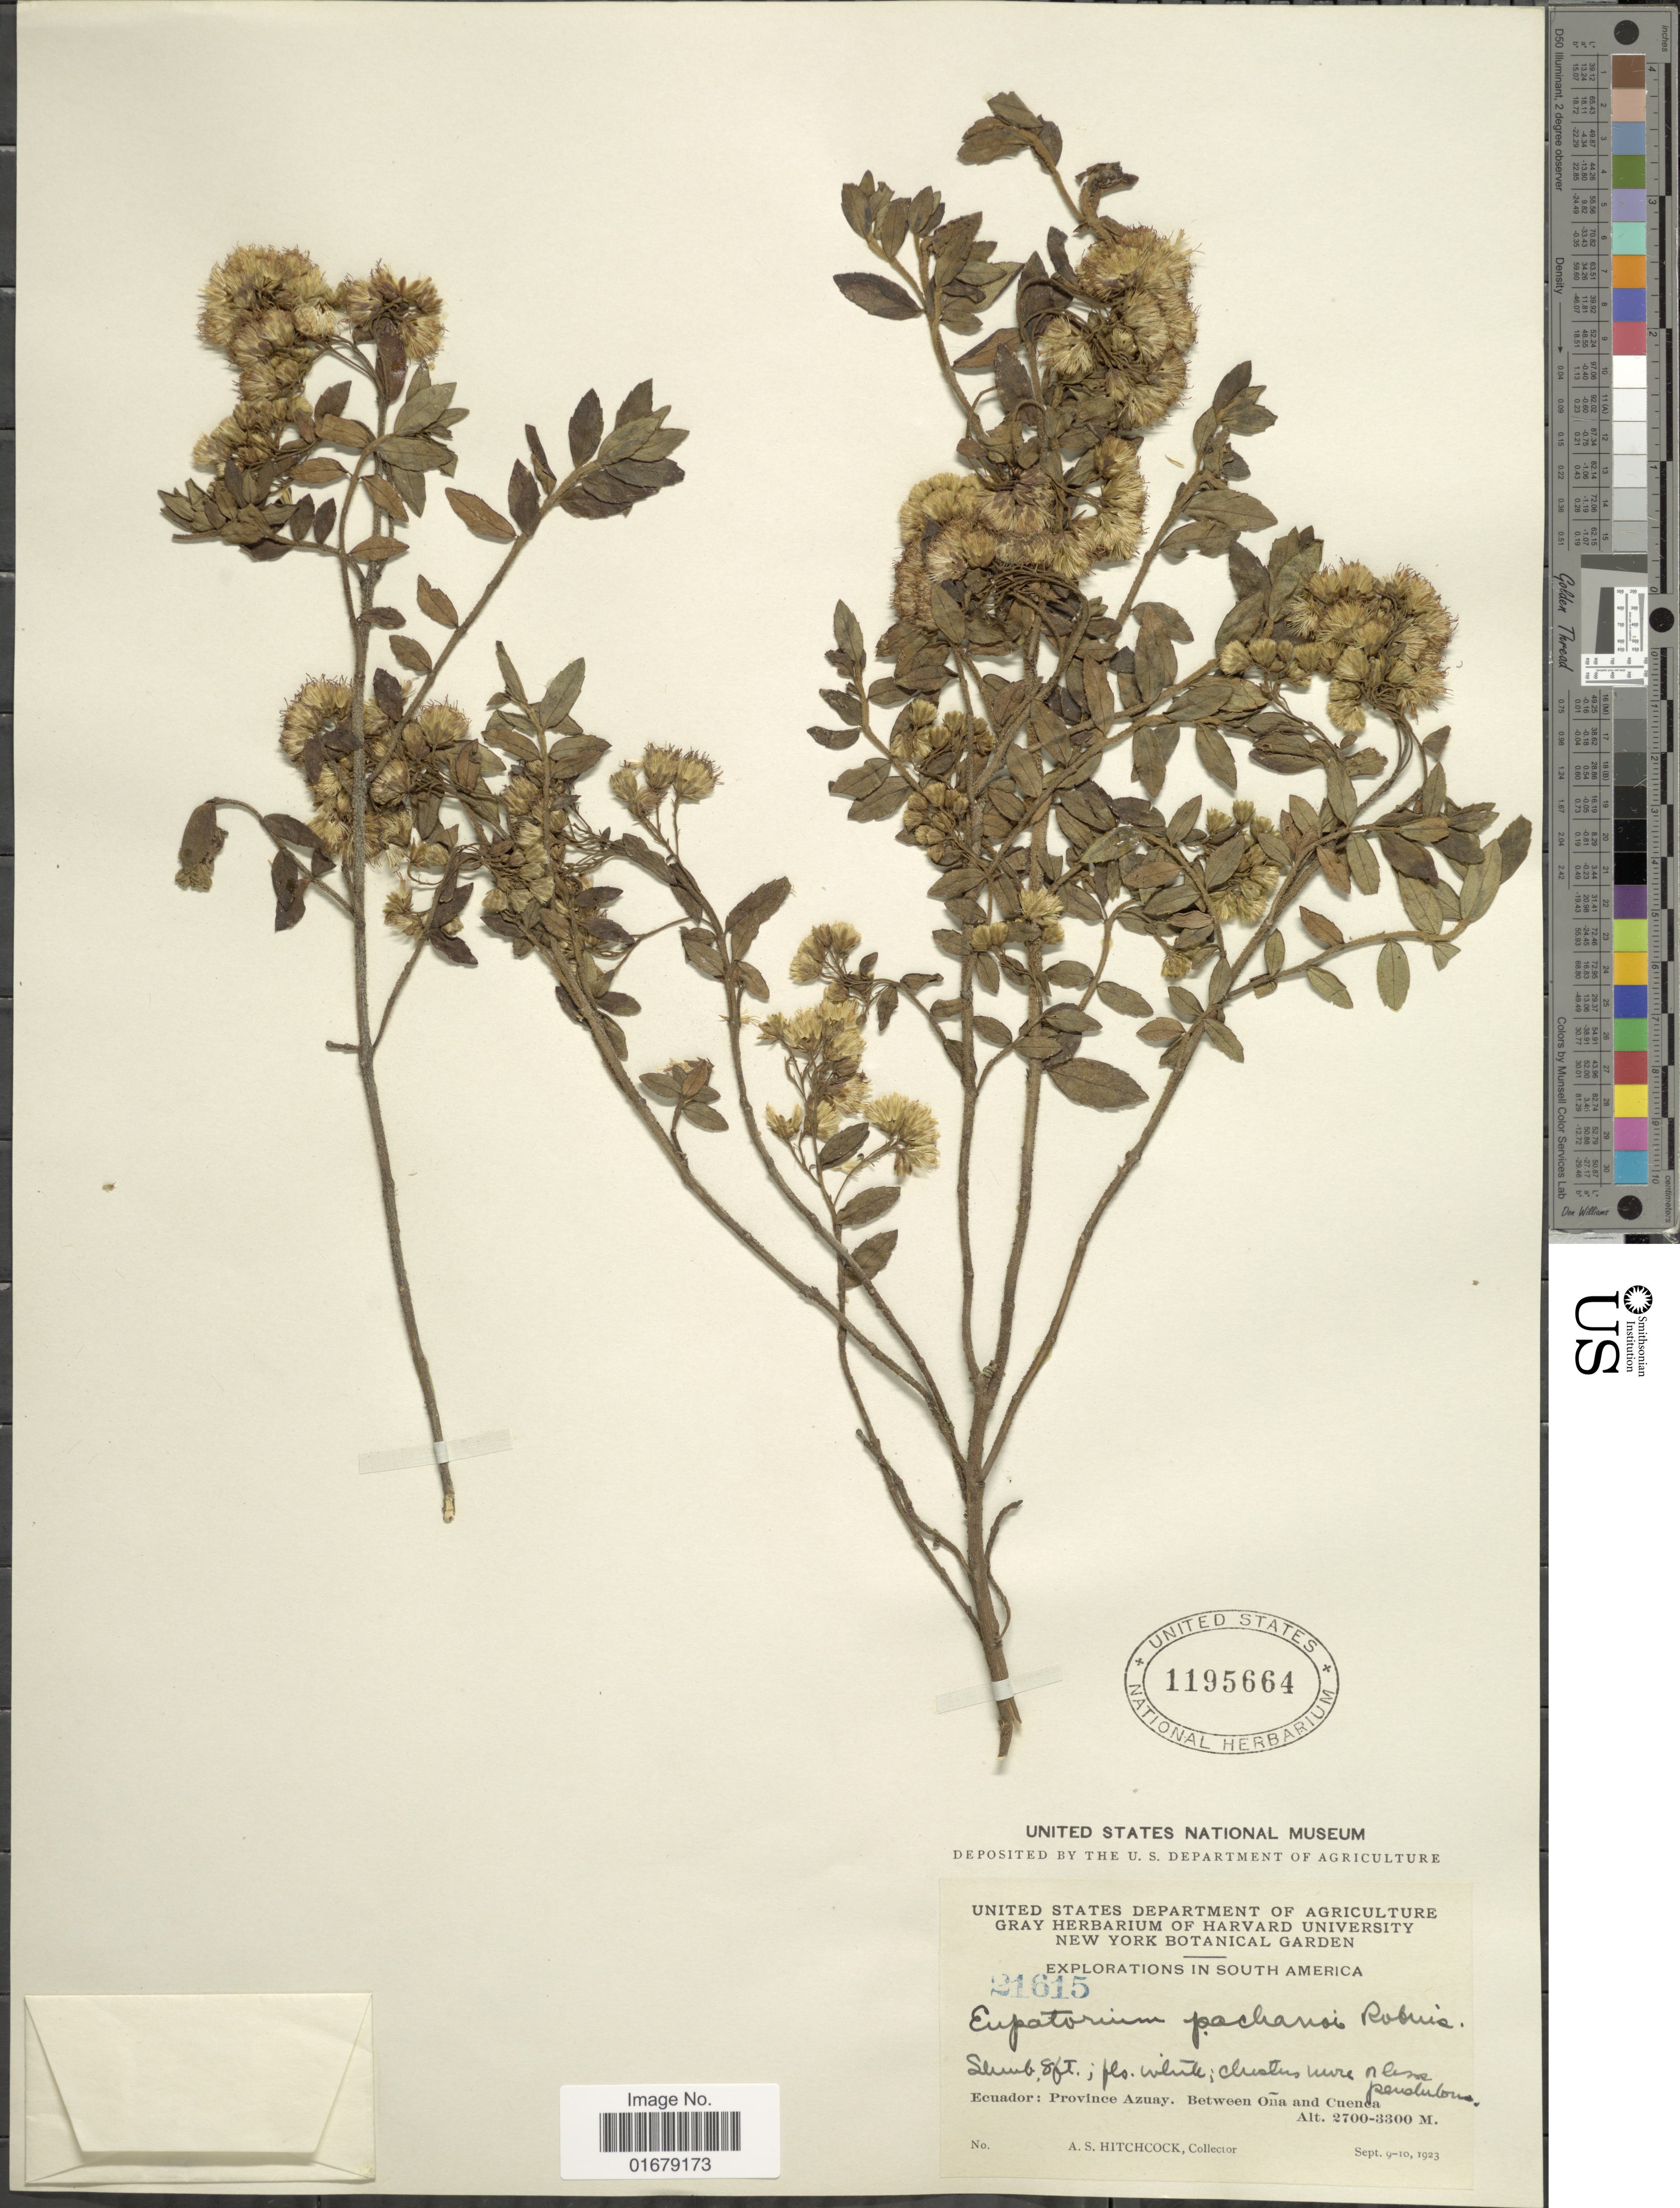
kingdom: Plantae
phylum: Tracheophyta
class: Magnoliopsida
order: Asterales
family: Asteraceae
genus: Kaunia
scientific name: Kaunia pachanoi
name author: (B.L. Rob.) R.M. King & H. Rob.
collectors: A. S. Hitchcock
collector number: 21615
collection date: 1923-09-09/1923-09-10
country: Ecuador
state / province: Azuay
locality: Ecuador: Province Azuay. Between Oña and Cuenca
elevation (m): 2700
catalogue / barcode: US 1195664